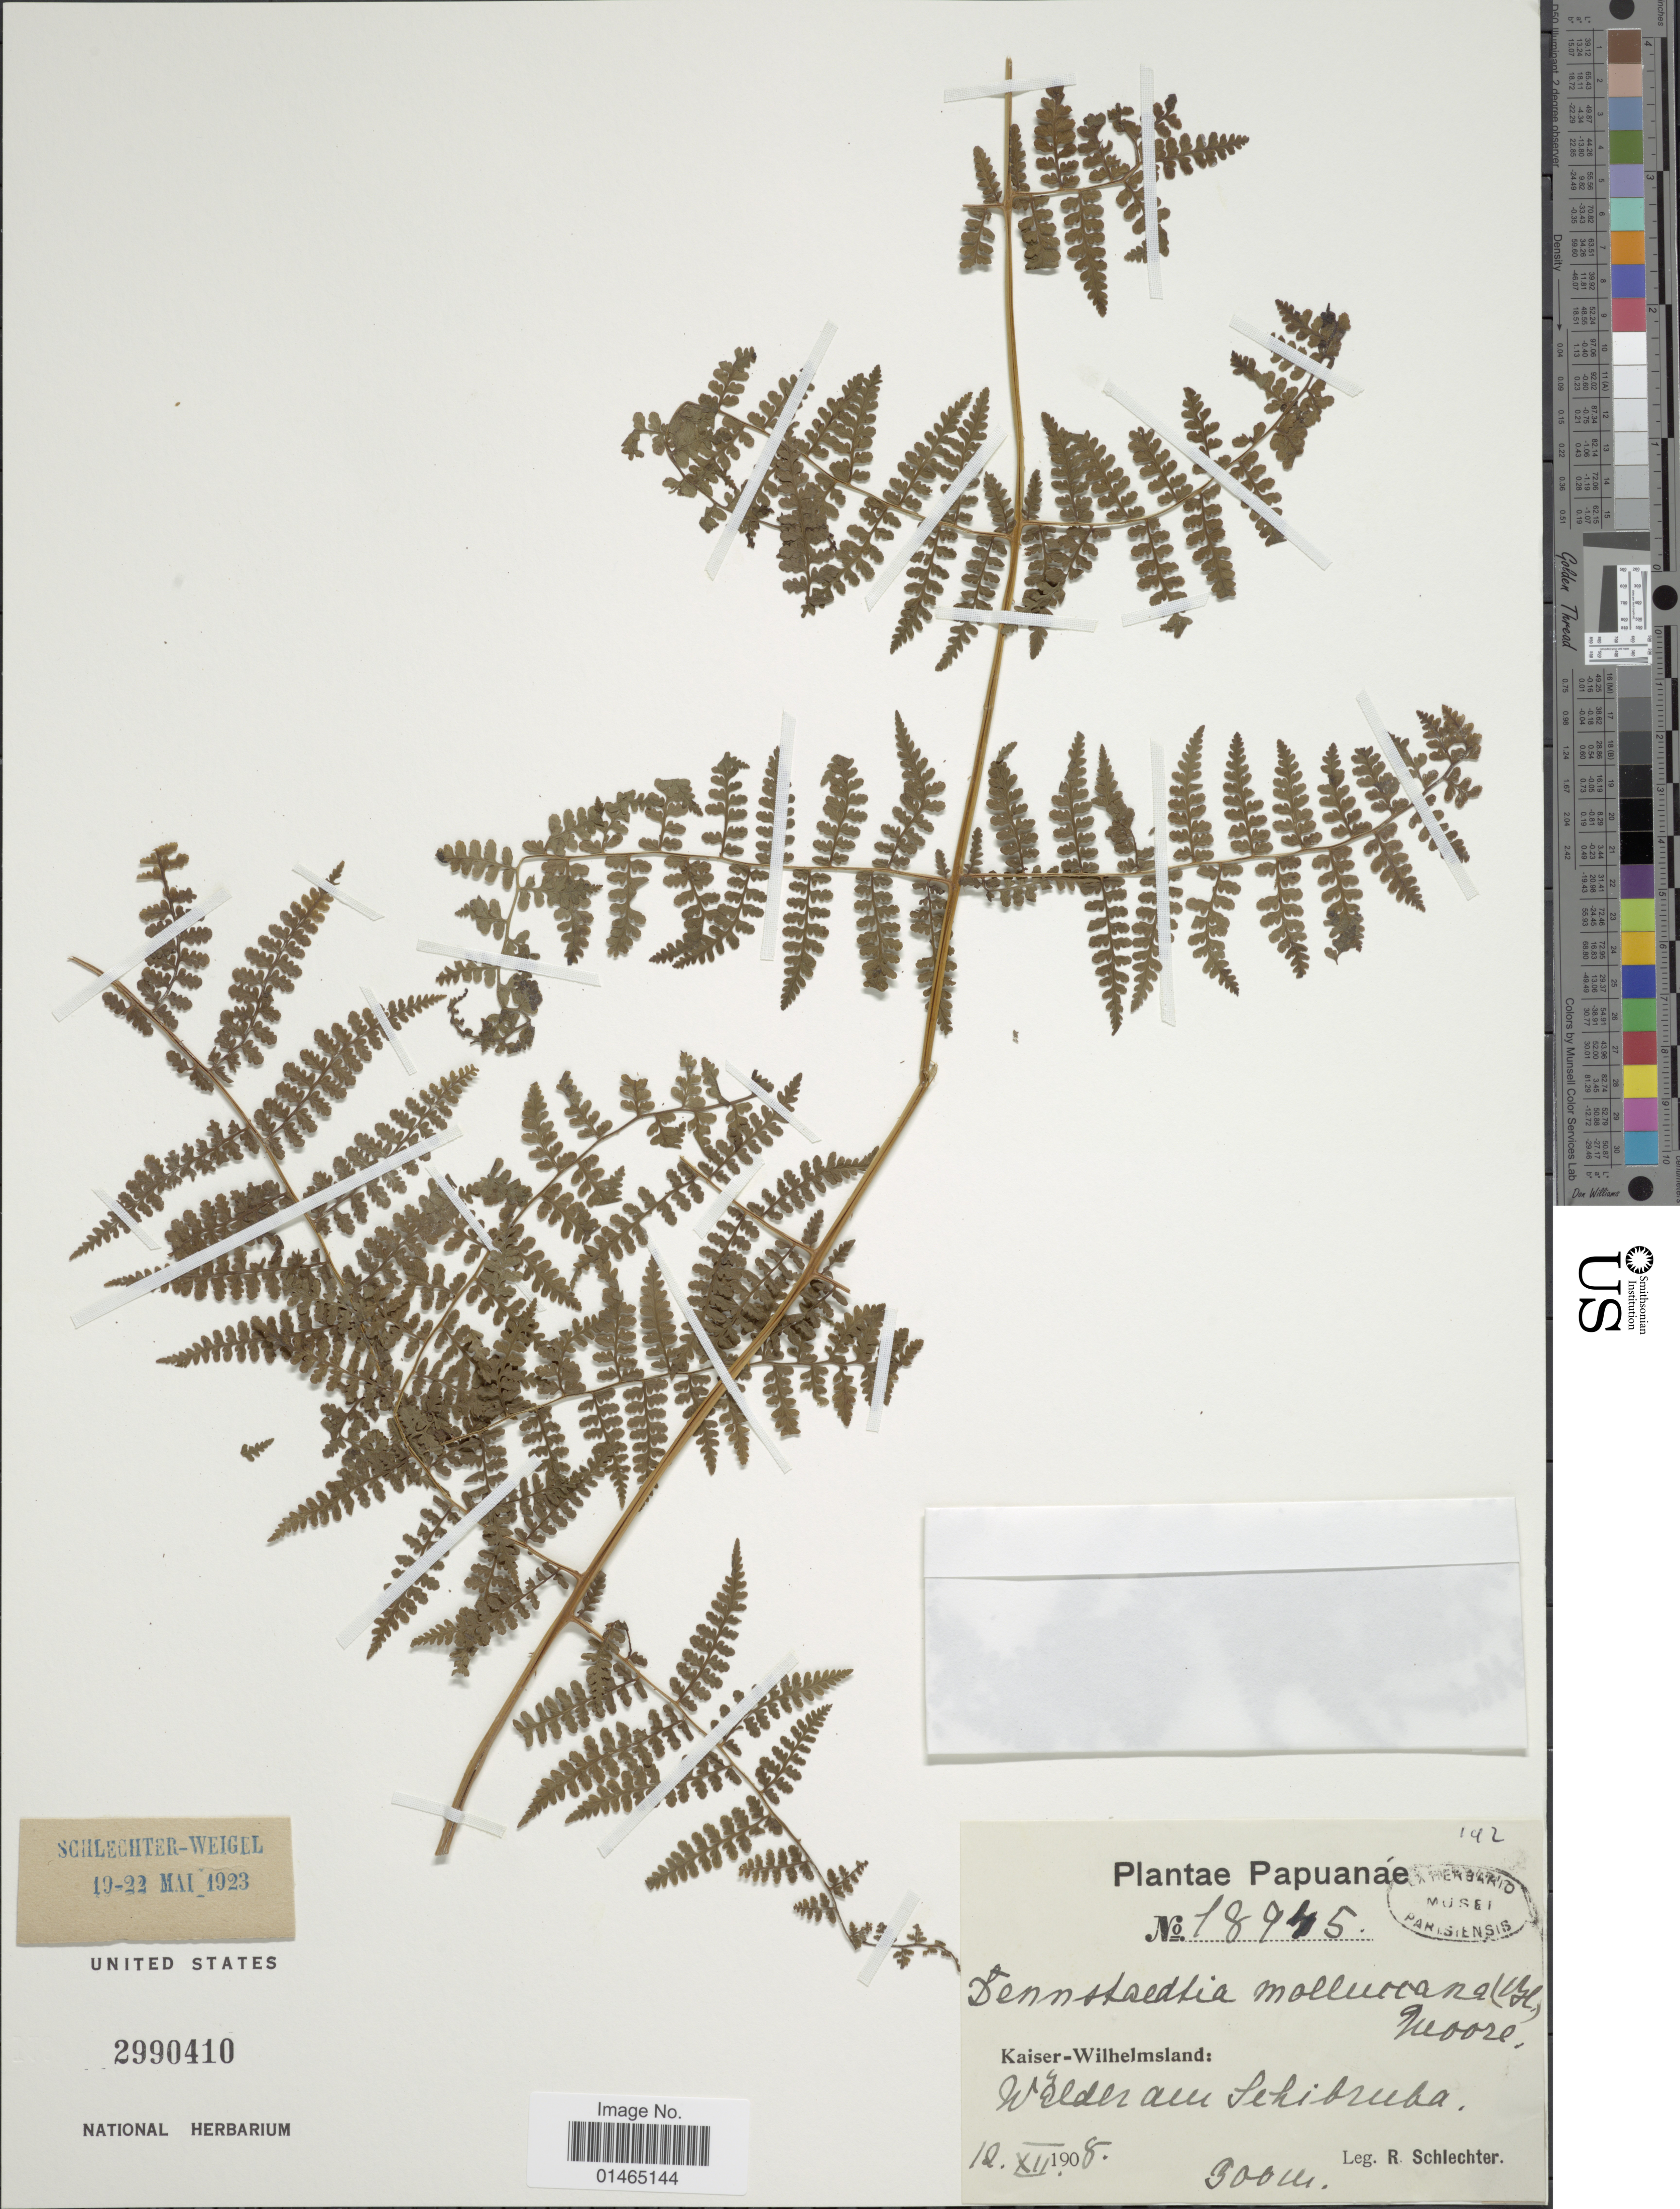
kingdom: Plantae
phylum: Tracheophyta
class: Polypodiopsida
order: Polypodiales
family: Dennstaedtiaceae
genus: Dennstaedtia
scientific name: Dennstaedtia moluccana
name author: (Blume) T. Moore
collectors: F. R. R. Schlechter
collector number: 18945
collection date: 1908-12-12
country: Papua New Guinea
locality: Kaiser-Wilhelmsland: Wälder am Sehibruba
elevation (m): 300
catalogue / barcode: US 2990410